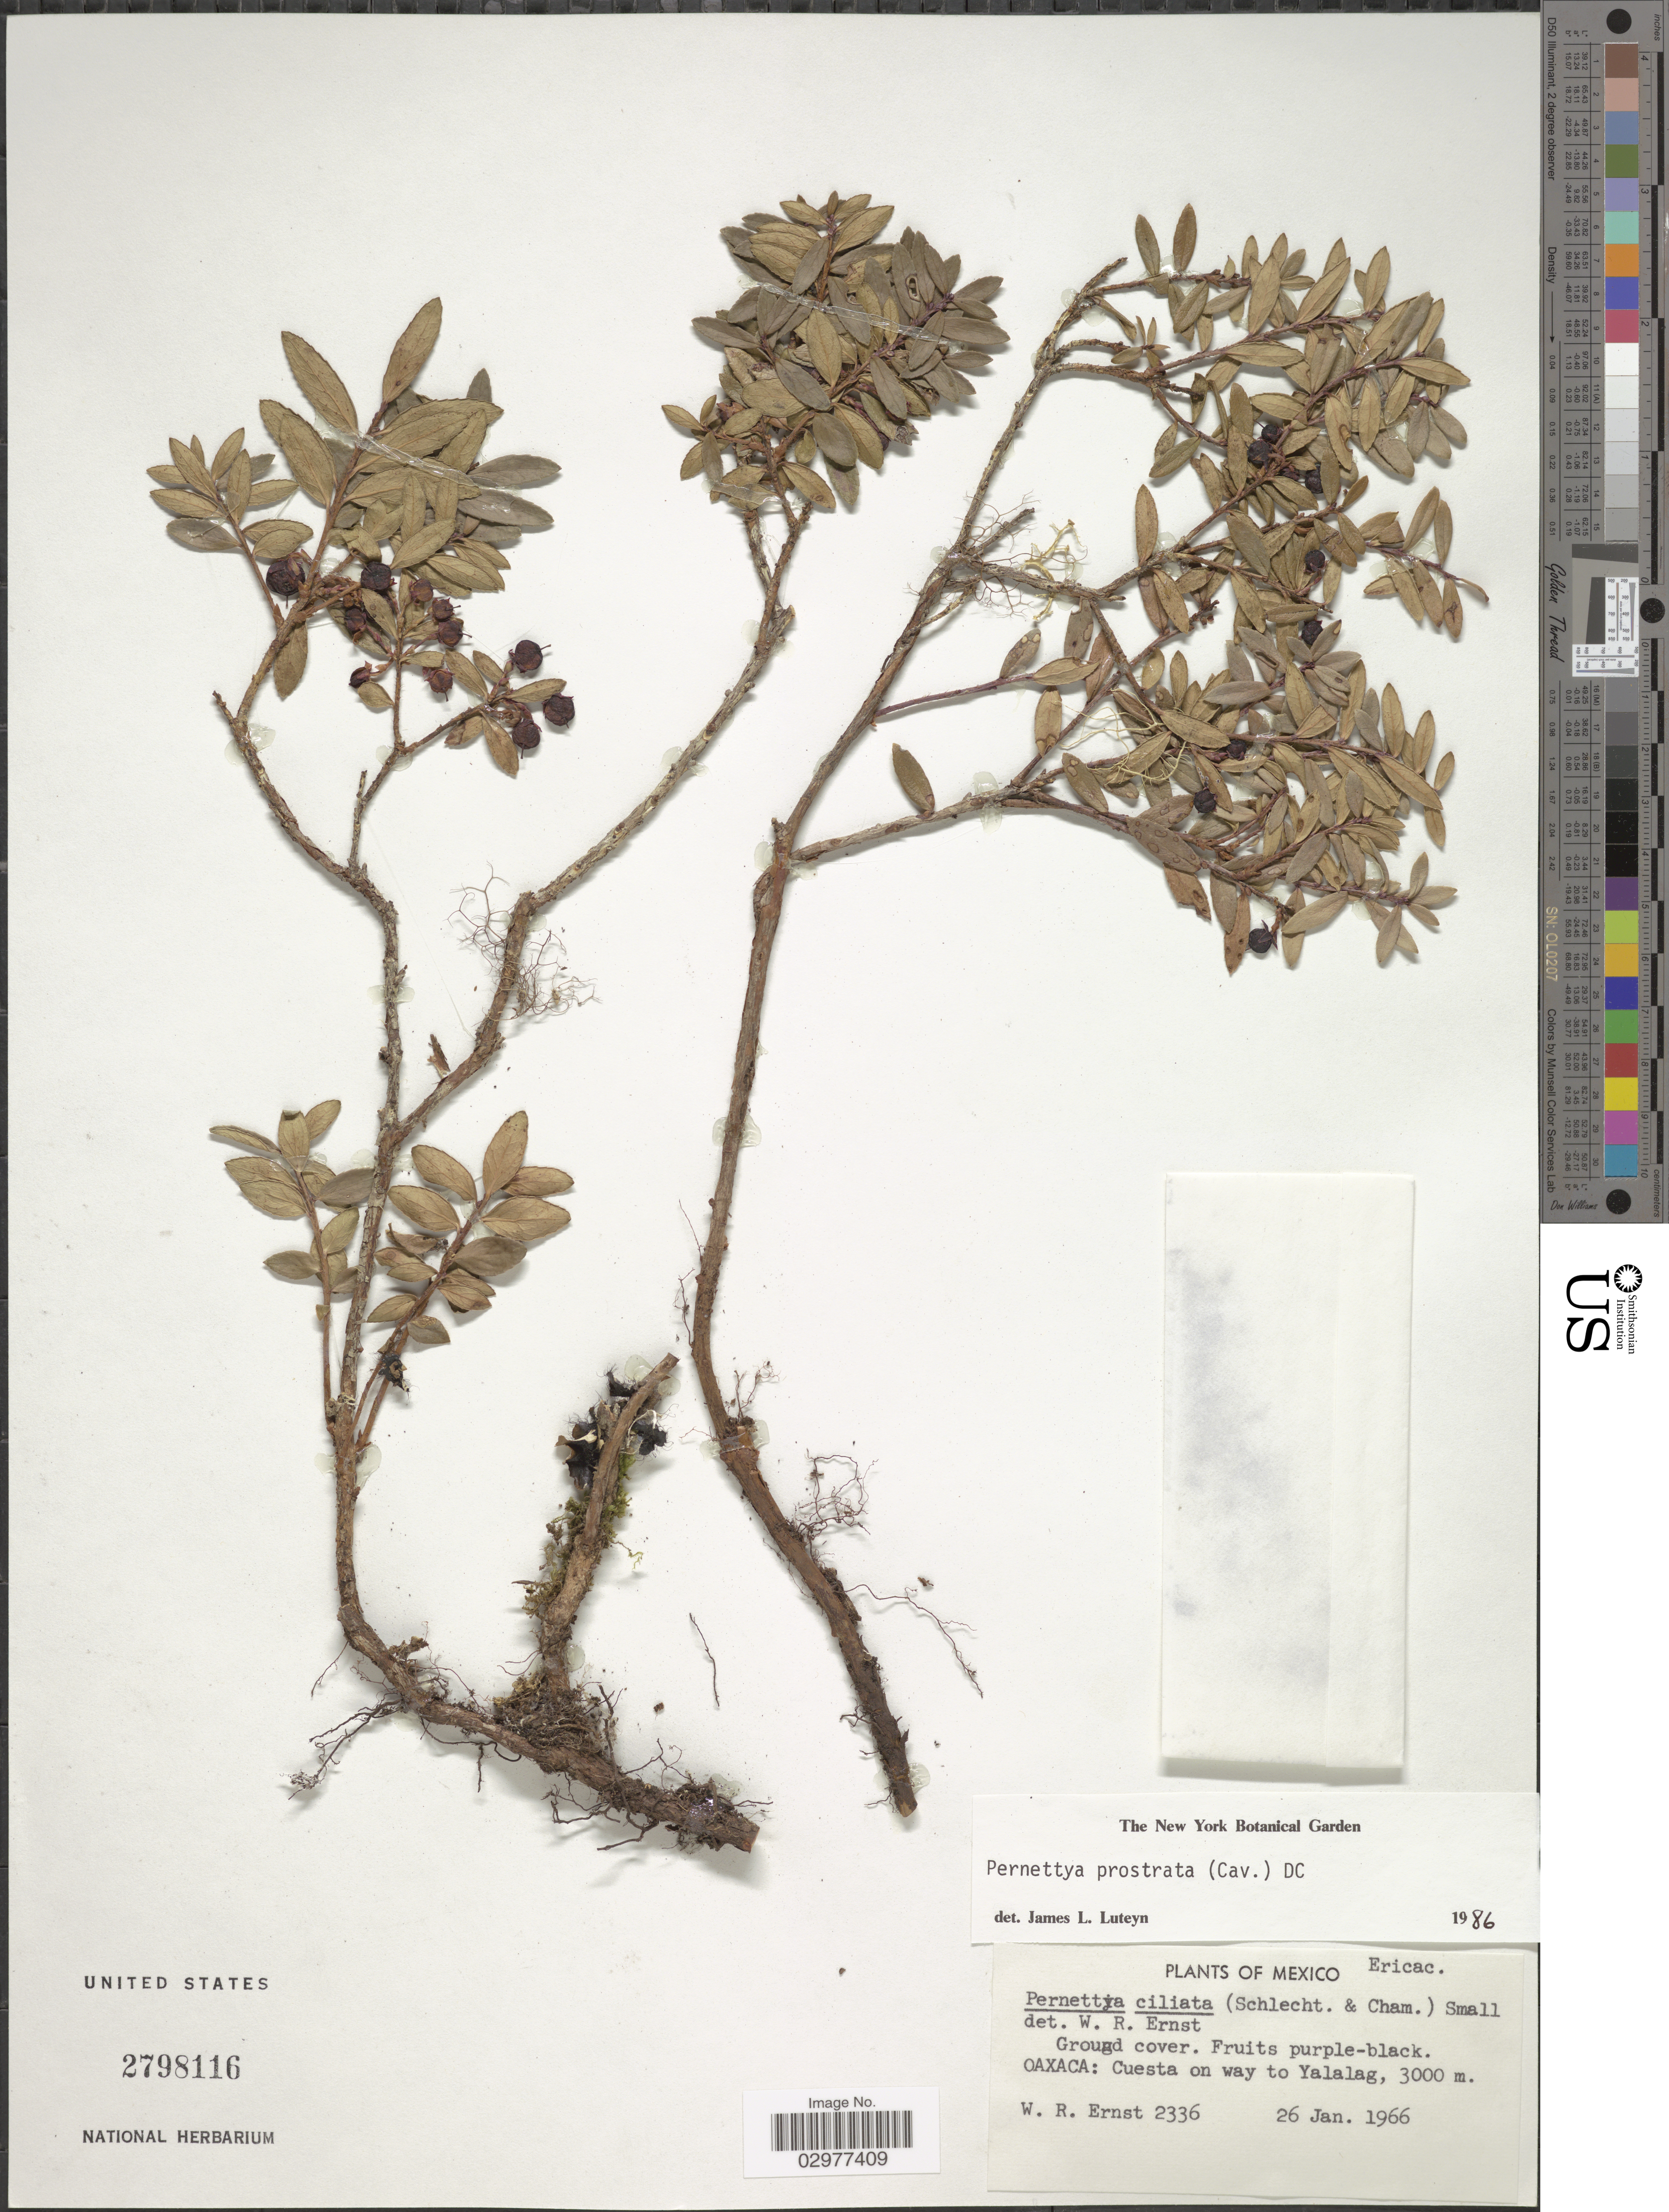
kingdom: Plantae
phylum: Tracheophyta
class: Magnoliopsida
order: Ericales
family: Ericaceae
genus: Pernettya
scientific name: Pernettya prostrata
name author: (Cav.) DC.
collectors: W. R. Ernst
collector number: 2336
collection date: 1966-01-26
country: Mexico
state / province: Oaxaca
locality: Cuesta on way to Yalalag.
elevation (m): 3000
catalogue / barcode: US 2798116